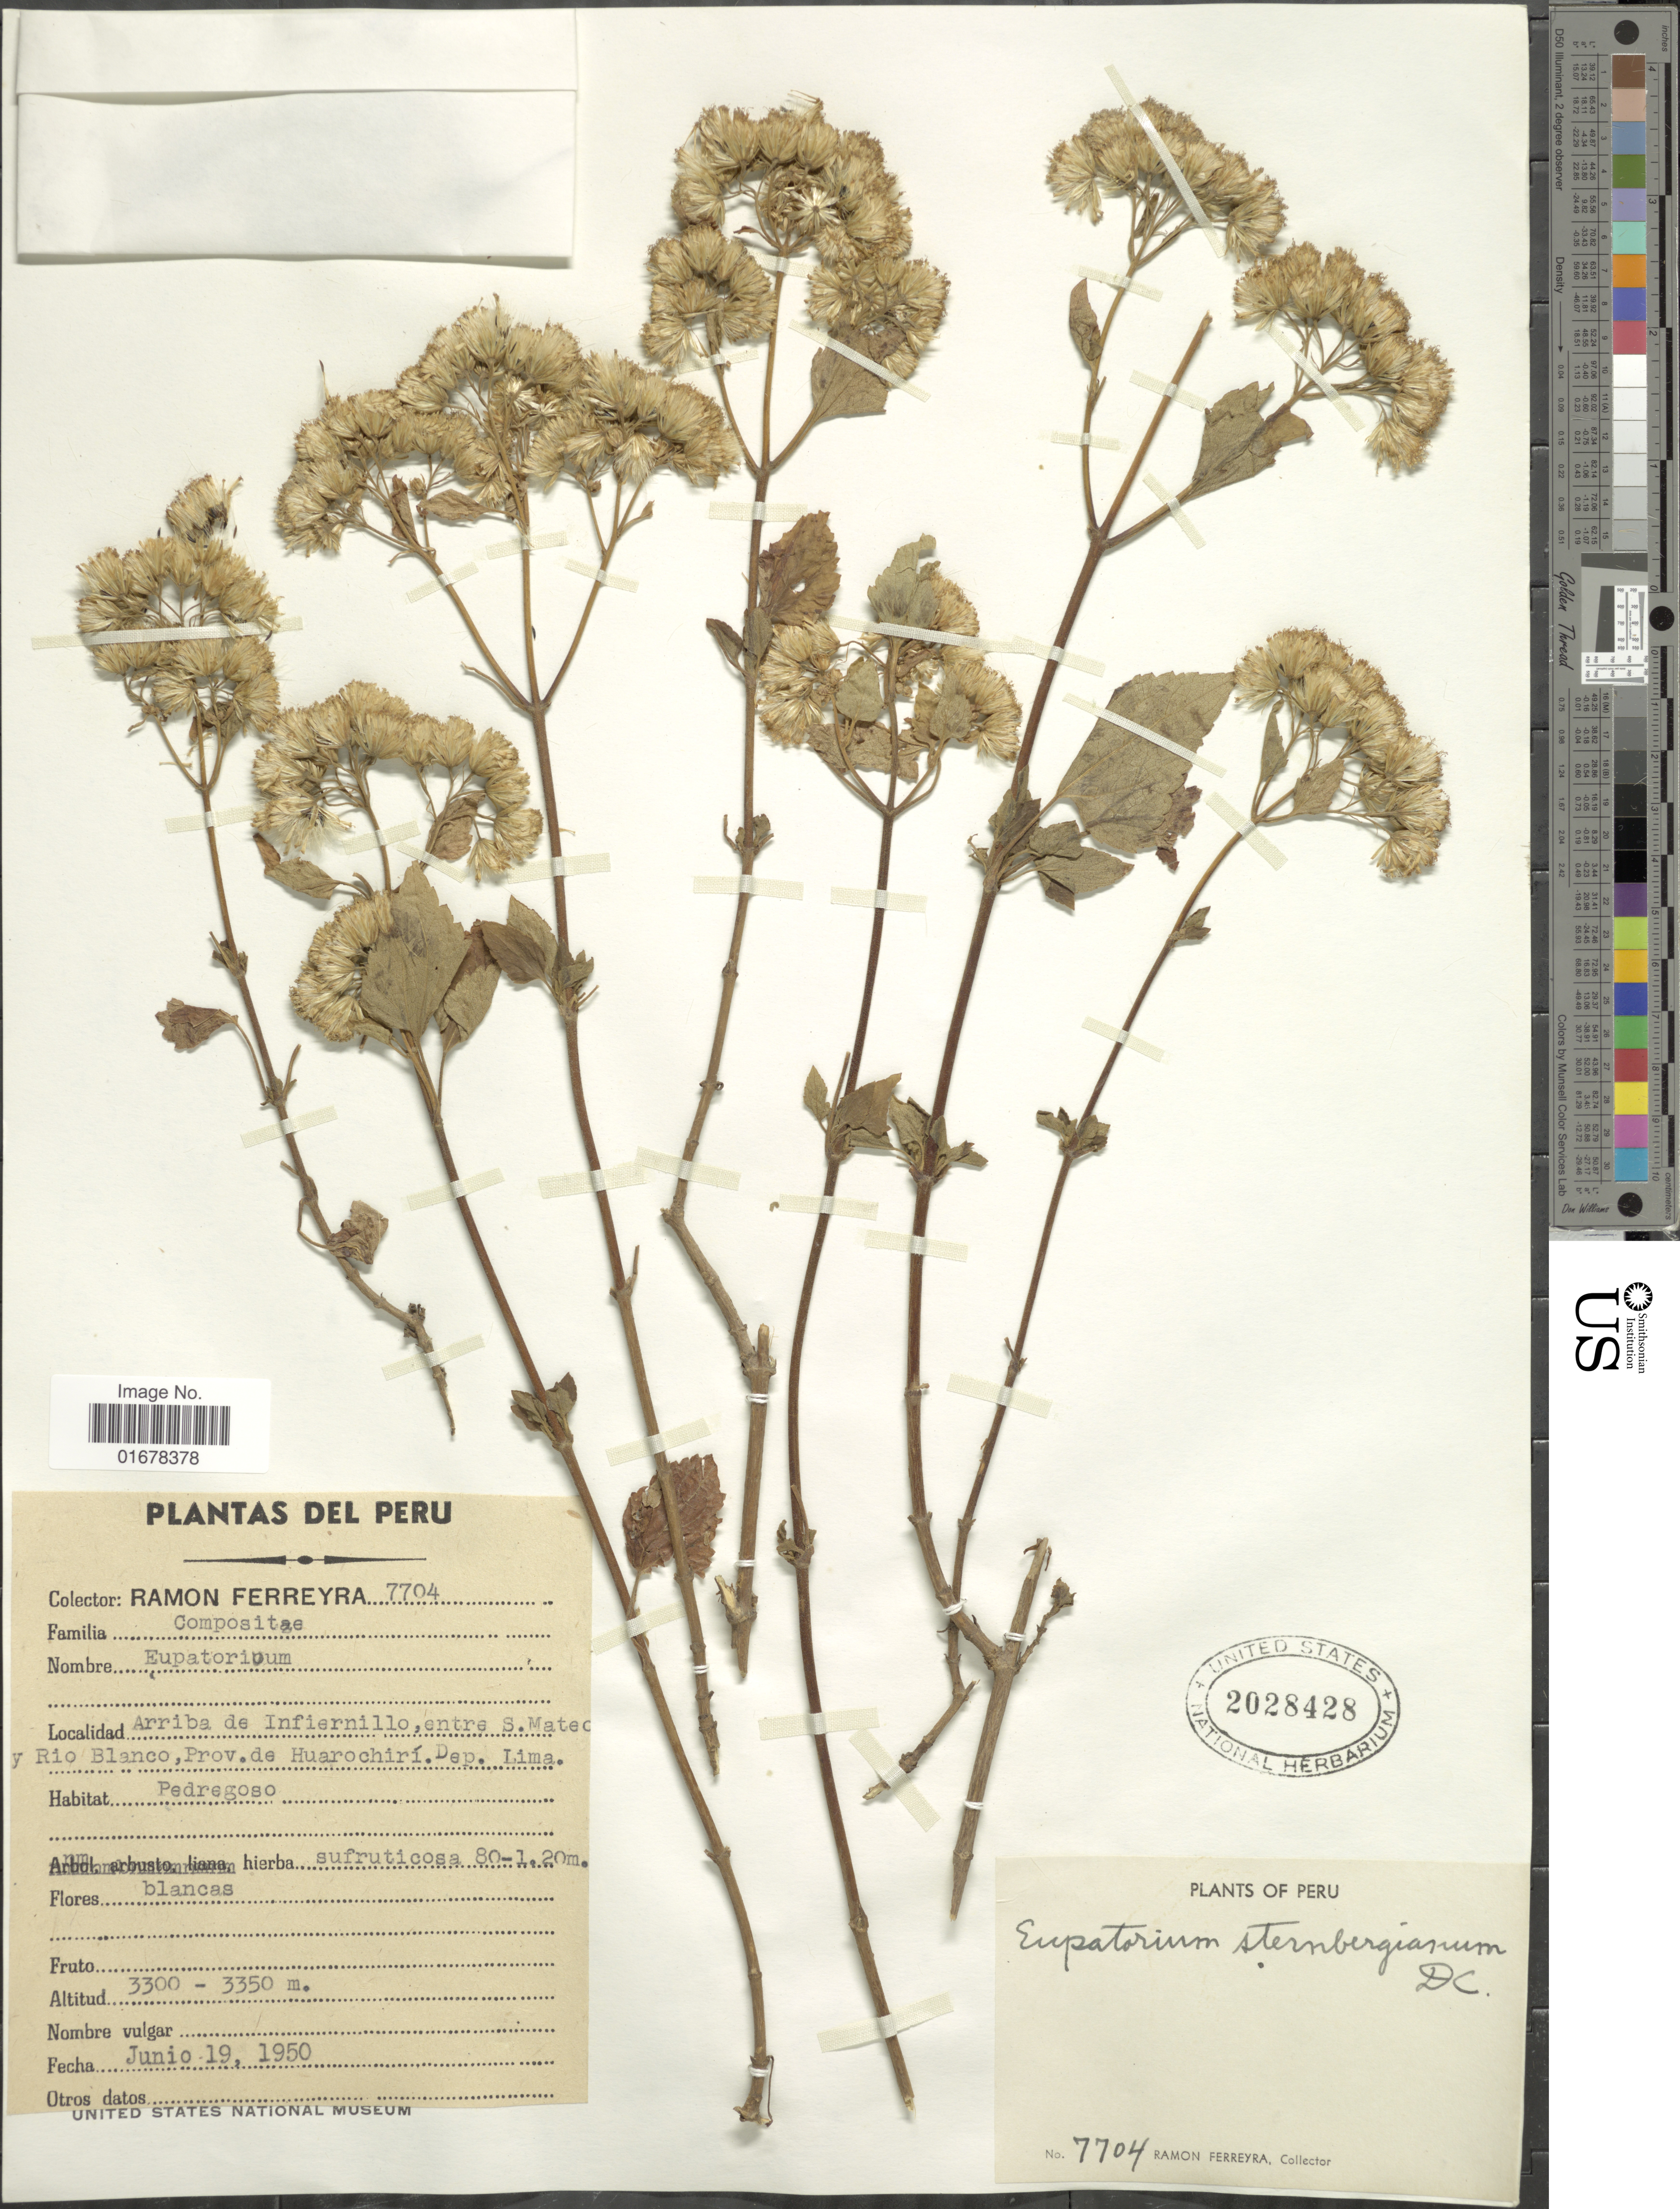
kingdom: Plantae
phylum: Tracheophyta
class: Magnoliopsida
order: Asterales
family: Asteraceae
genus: Ageratina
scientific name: Ageratina sternbergiana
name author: (DC.) R.M. King & H. Rob.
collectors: R. A. Ferreyra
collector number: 7704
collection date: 1950-06-19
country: Peru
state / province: Lima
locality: Arriba de Infiernillo, entre S. Mateo y Rio Blanco, Prov. de Huarochiri, Dep. Lima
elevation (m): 3300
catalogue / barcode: US 2028428